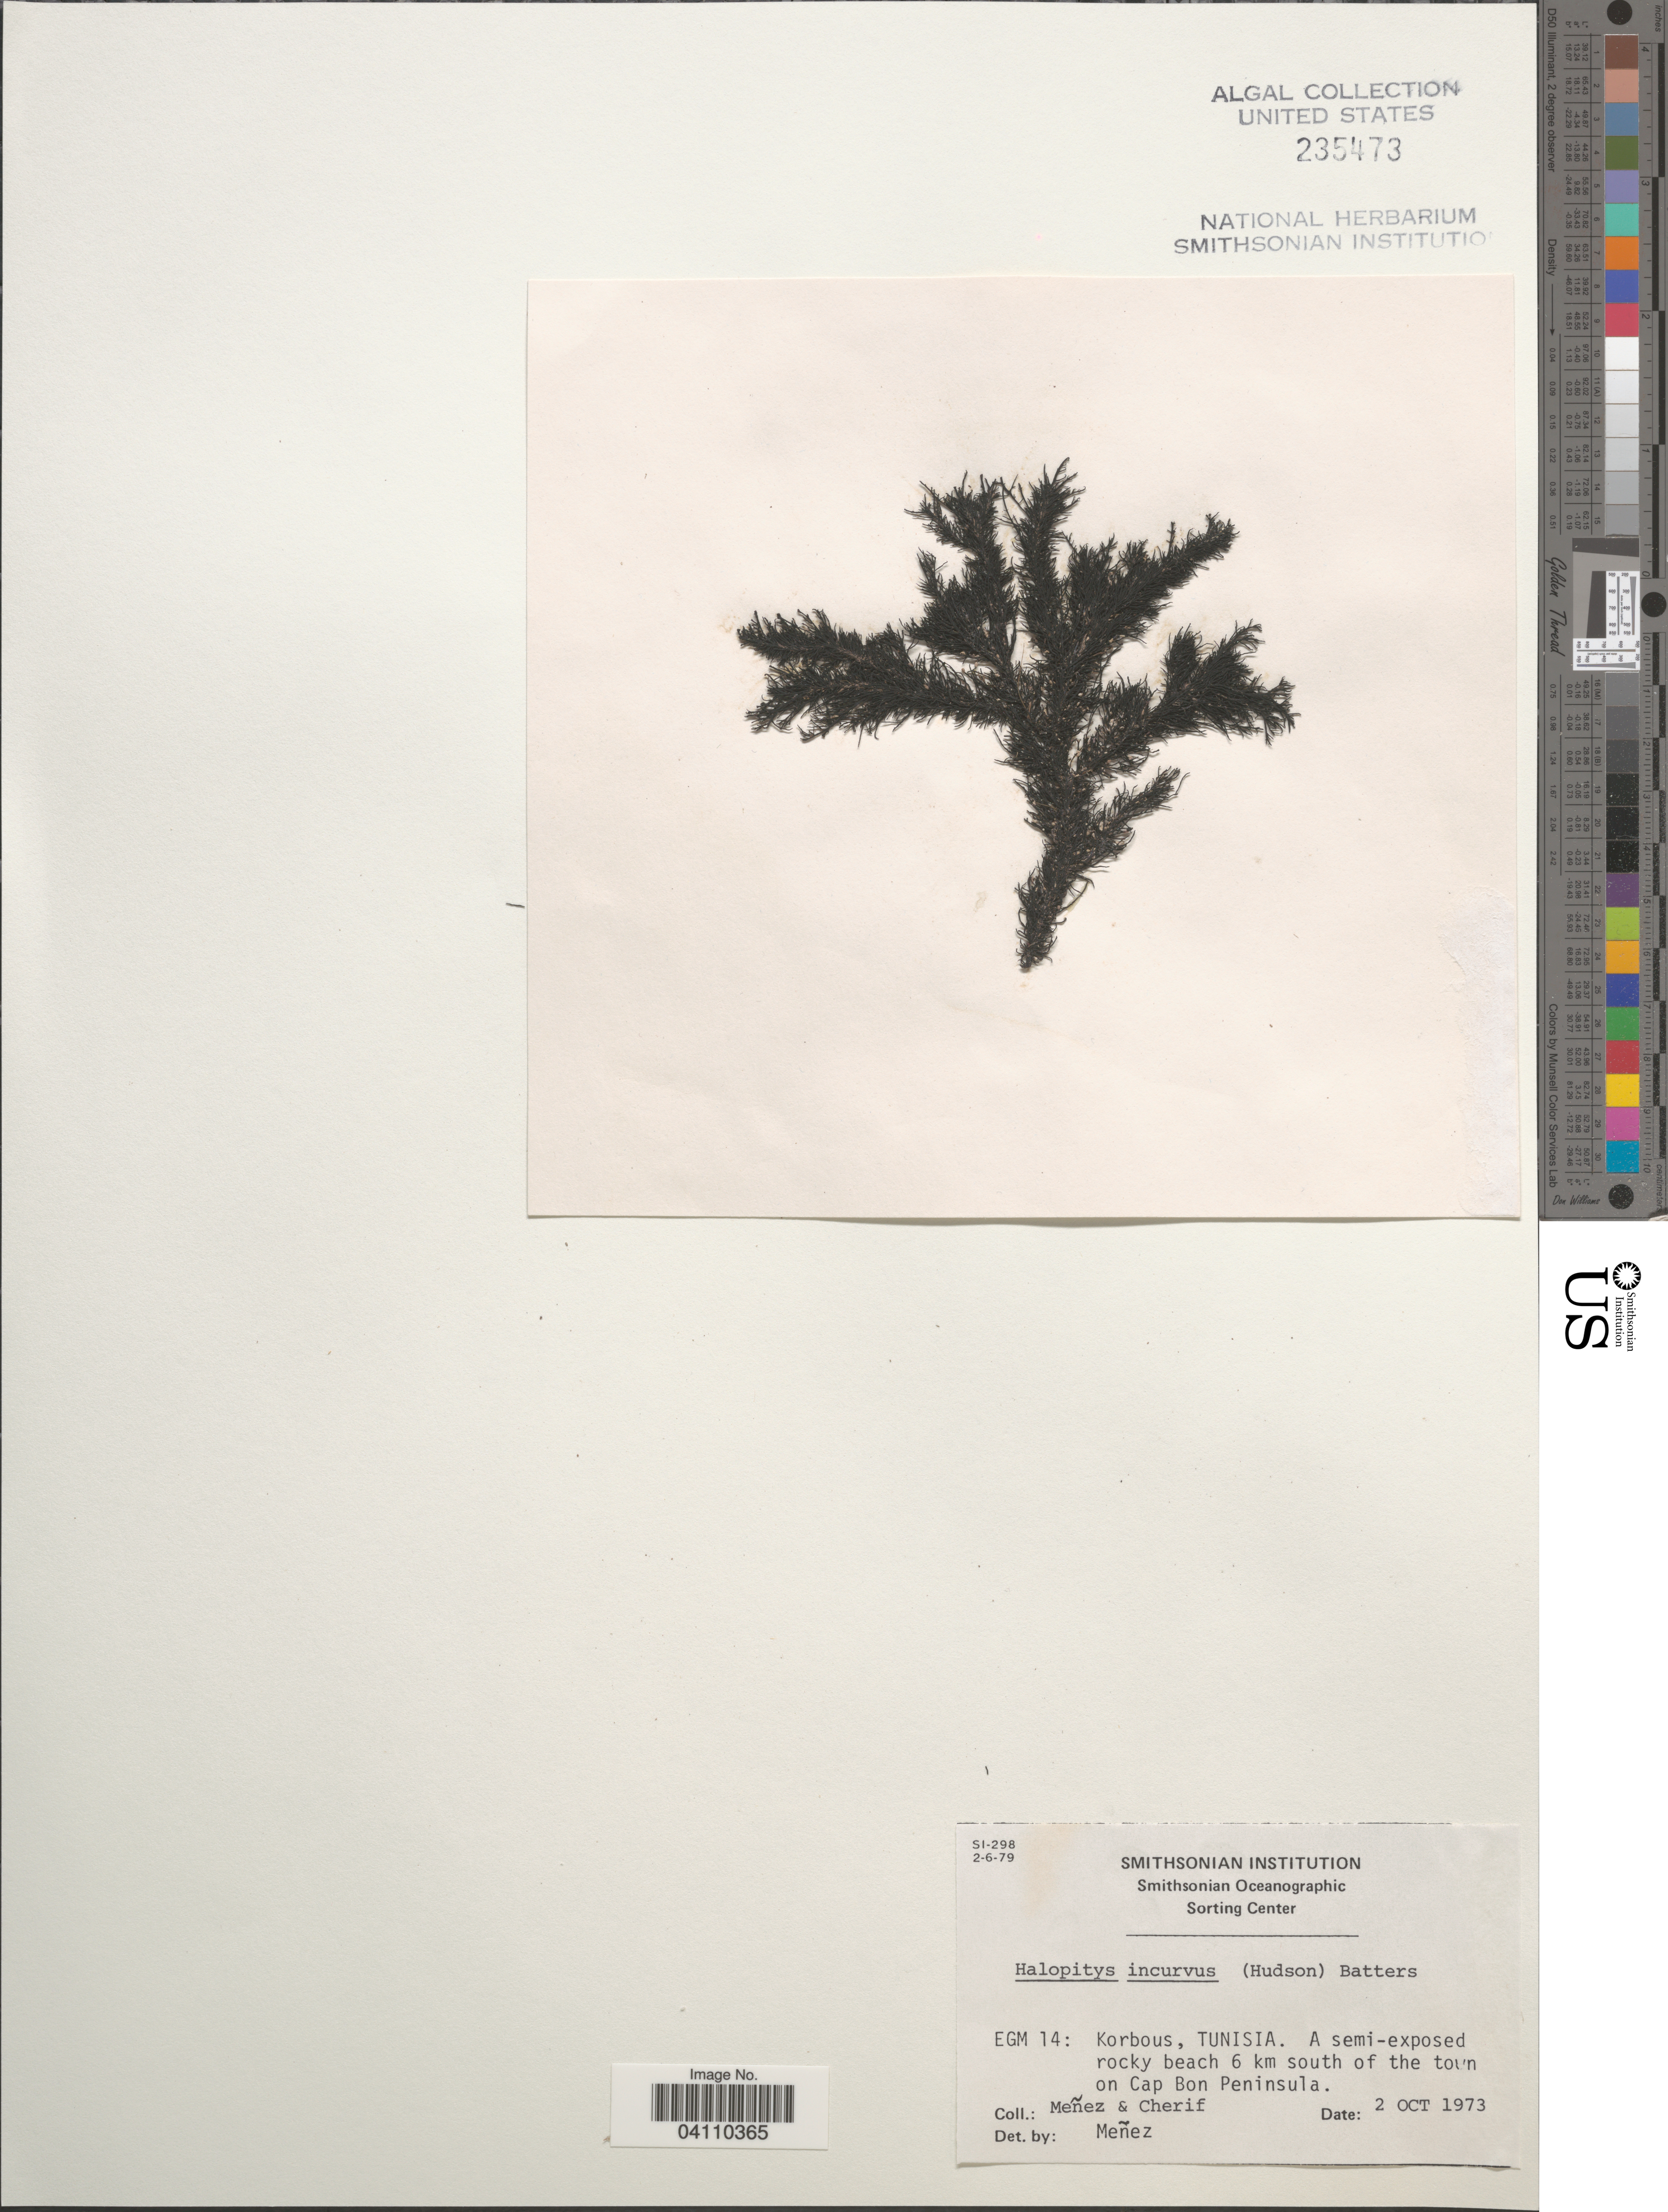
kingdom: Plantae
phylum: Rhodophyta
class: Florideophyceae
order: Ceramiales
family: Rhodomelaceae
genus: Halopithys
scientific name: Halopithys incurvus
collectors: Menez & -. Cherif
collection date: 1973-10-02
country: Tunisia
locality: EGM 14: Korbous. Beach 6 km south of the town on Cap Bon Peninsula.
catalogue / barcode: US 235473